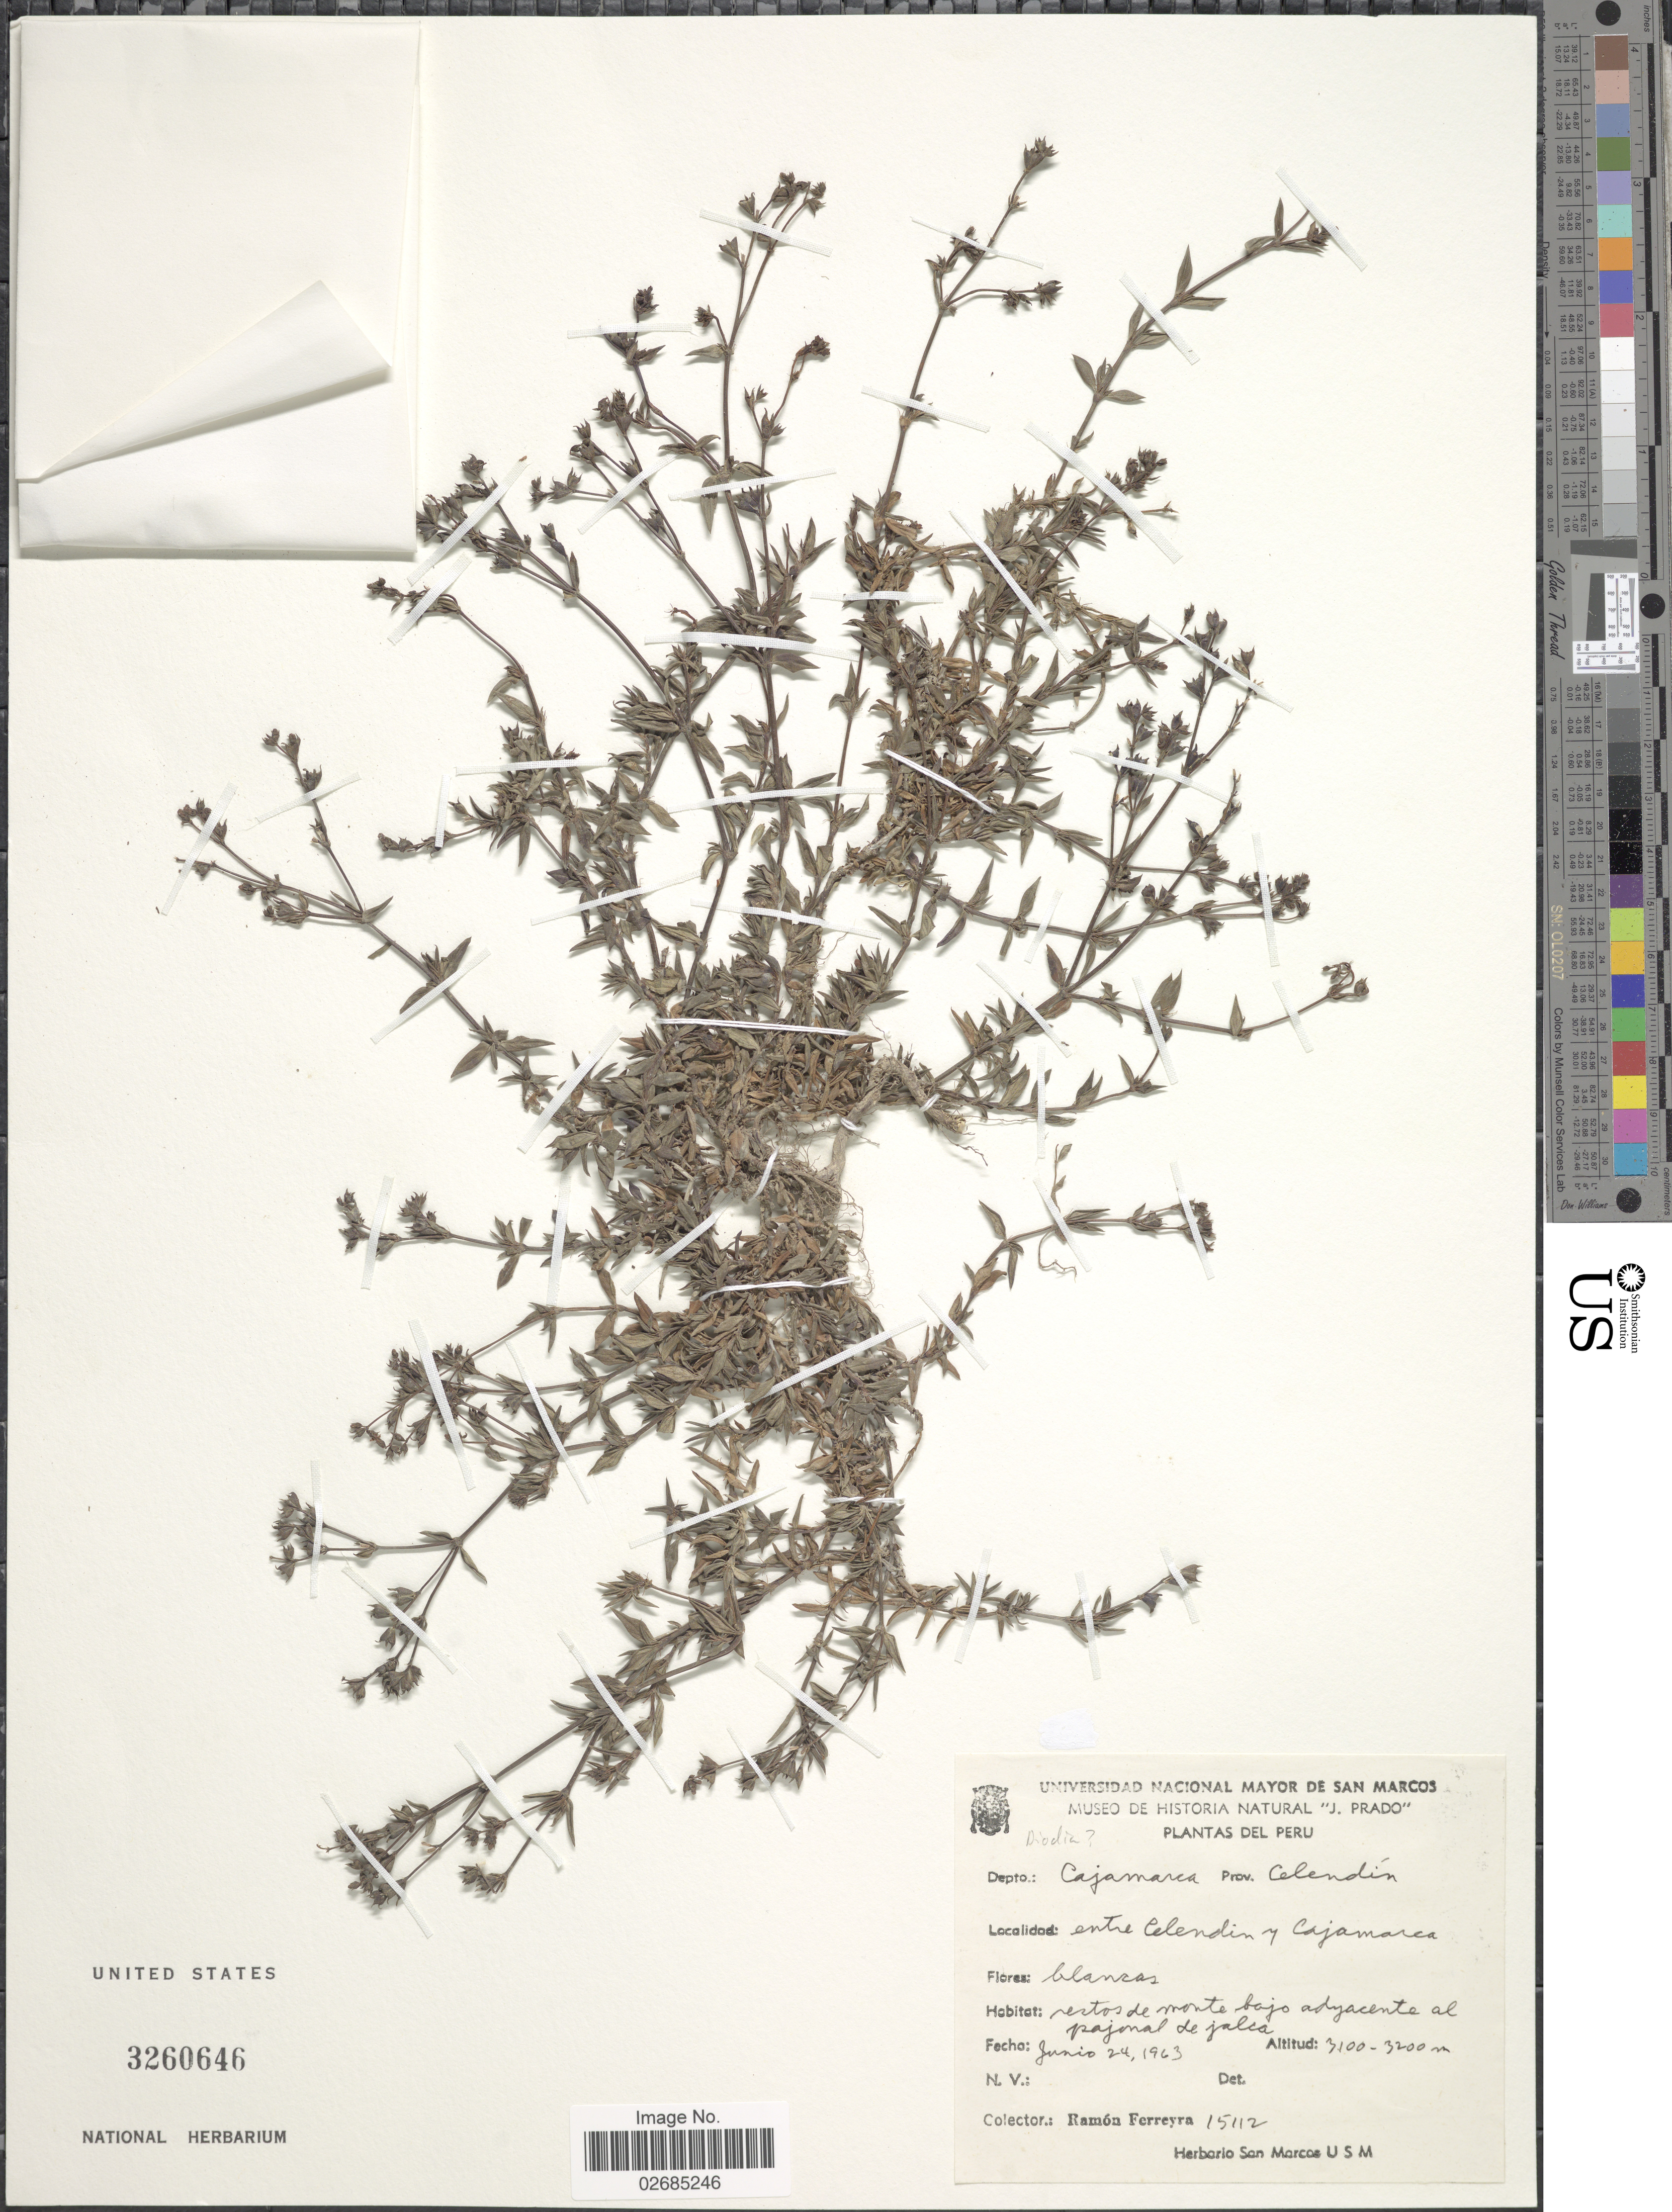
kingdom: Plantae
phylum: Tracheophyta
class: Magnoliopsida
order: Gentianales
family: Rubiaceae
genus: Galianthe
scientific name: Galianthe dichotoma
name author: (Willd.) E.L. Cabral & Bacigalupo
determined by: Florentin, Mariela Nunez, (CTES), Instituto de Botanica del Nordeste (ARGENTINA)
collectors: R. A. Ferreyra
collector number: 15112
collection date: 1963-06-24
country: Peru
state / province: Cajamarca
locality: Prov. Celendin, entre Celendin y Cajamarca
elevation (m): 3100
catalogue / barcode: US 3260646